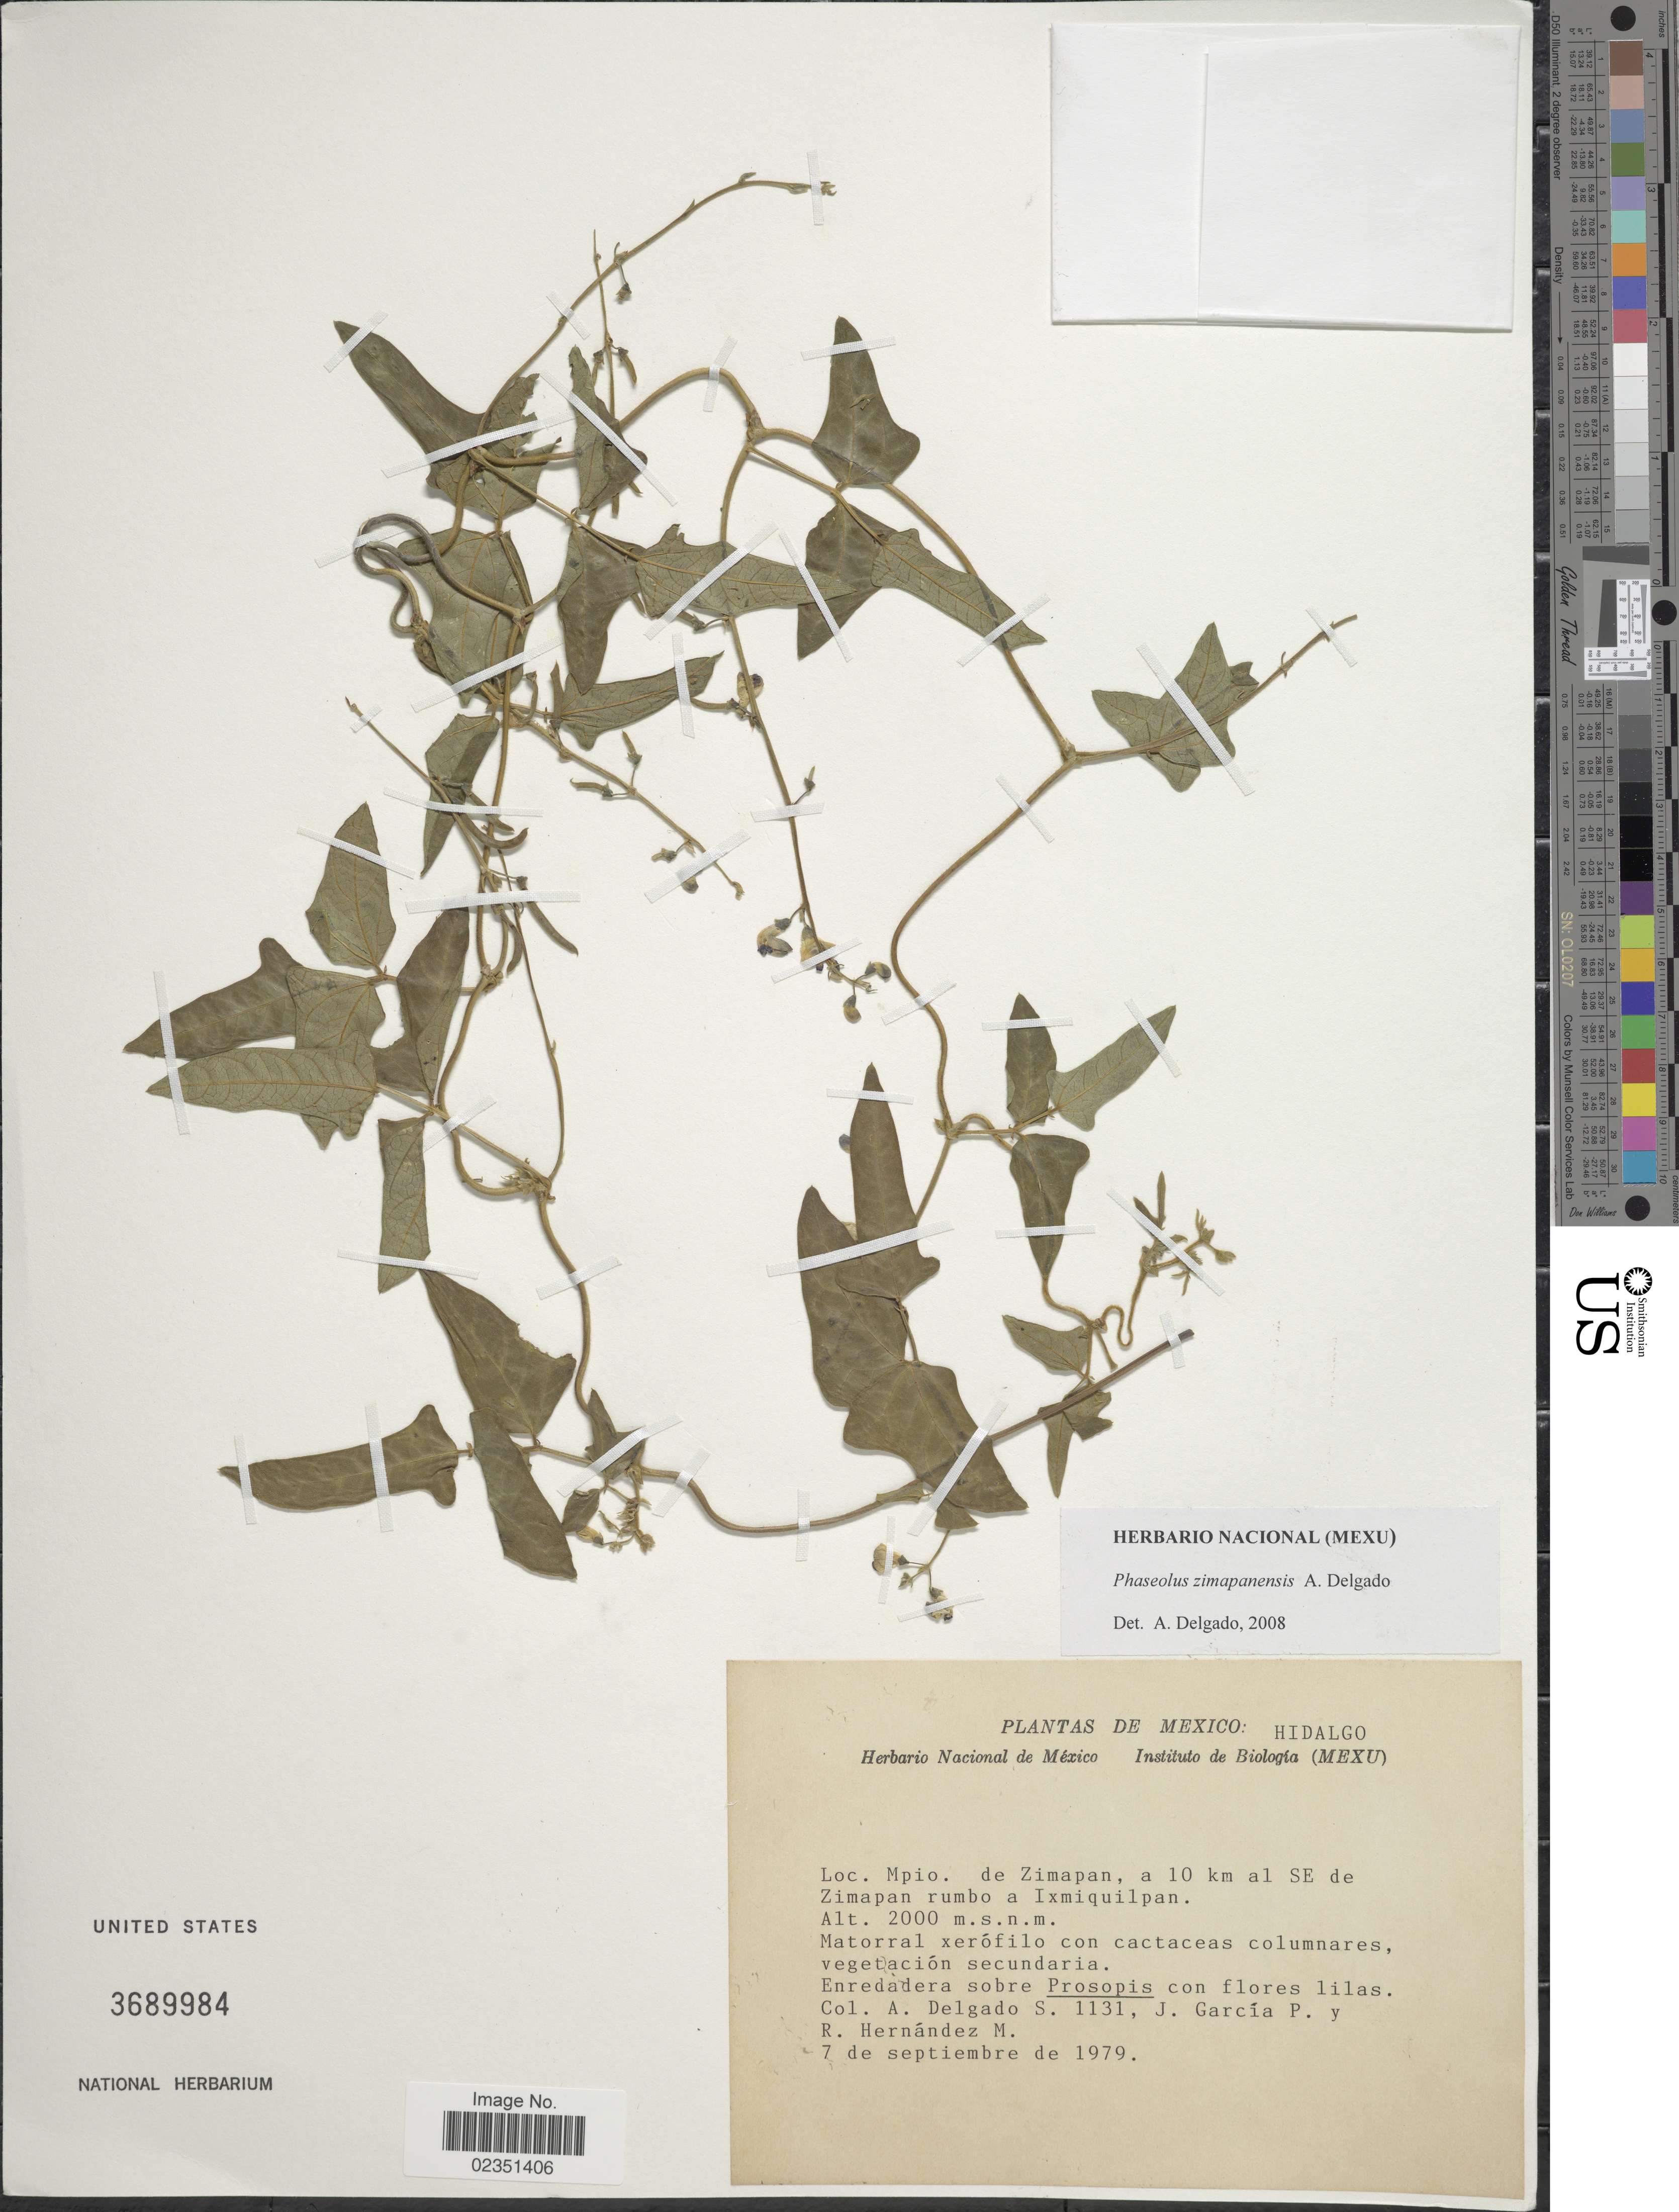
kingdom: Plantae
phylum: Tracheophyta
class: Magnoliopsida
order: Fabales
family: Fabaceae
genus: Phaseolus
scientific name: Phaseolus zimapanensis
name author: A. Delgado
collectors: A. Delgado S., J. García-P. & R. Hernández M.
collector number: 1131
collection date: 1979-09-07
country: Mexico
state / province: Hidalgo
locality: Mpio. de Zimapan, a 10 km al SE de Zimapan rumbo a Ixmiquilpan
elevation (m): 2000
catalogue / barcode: US 3689984